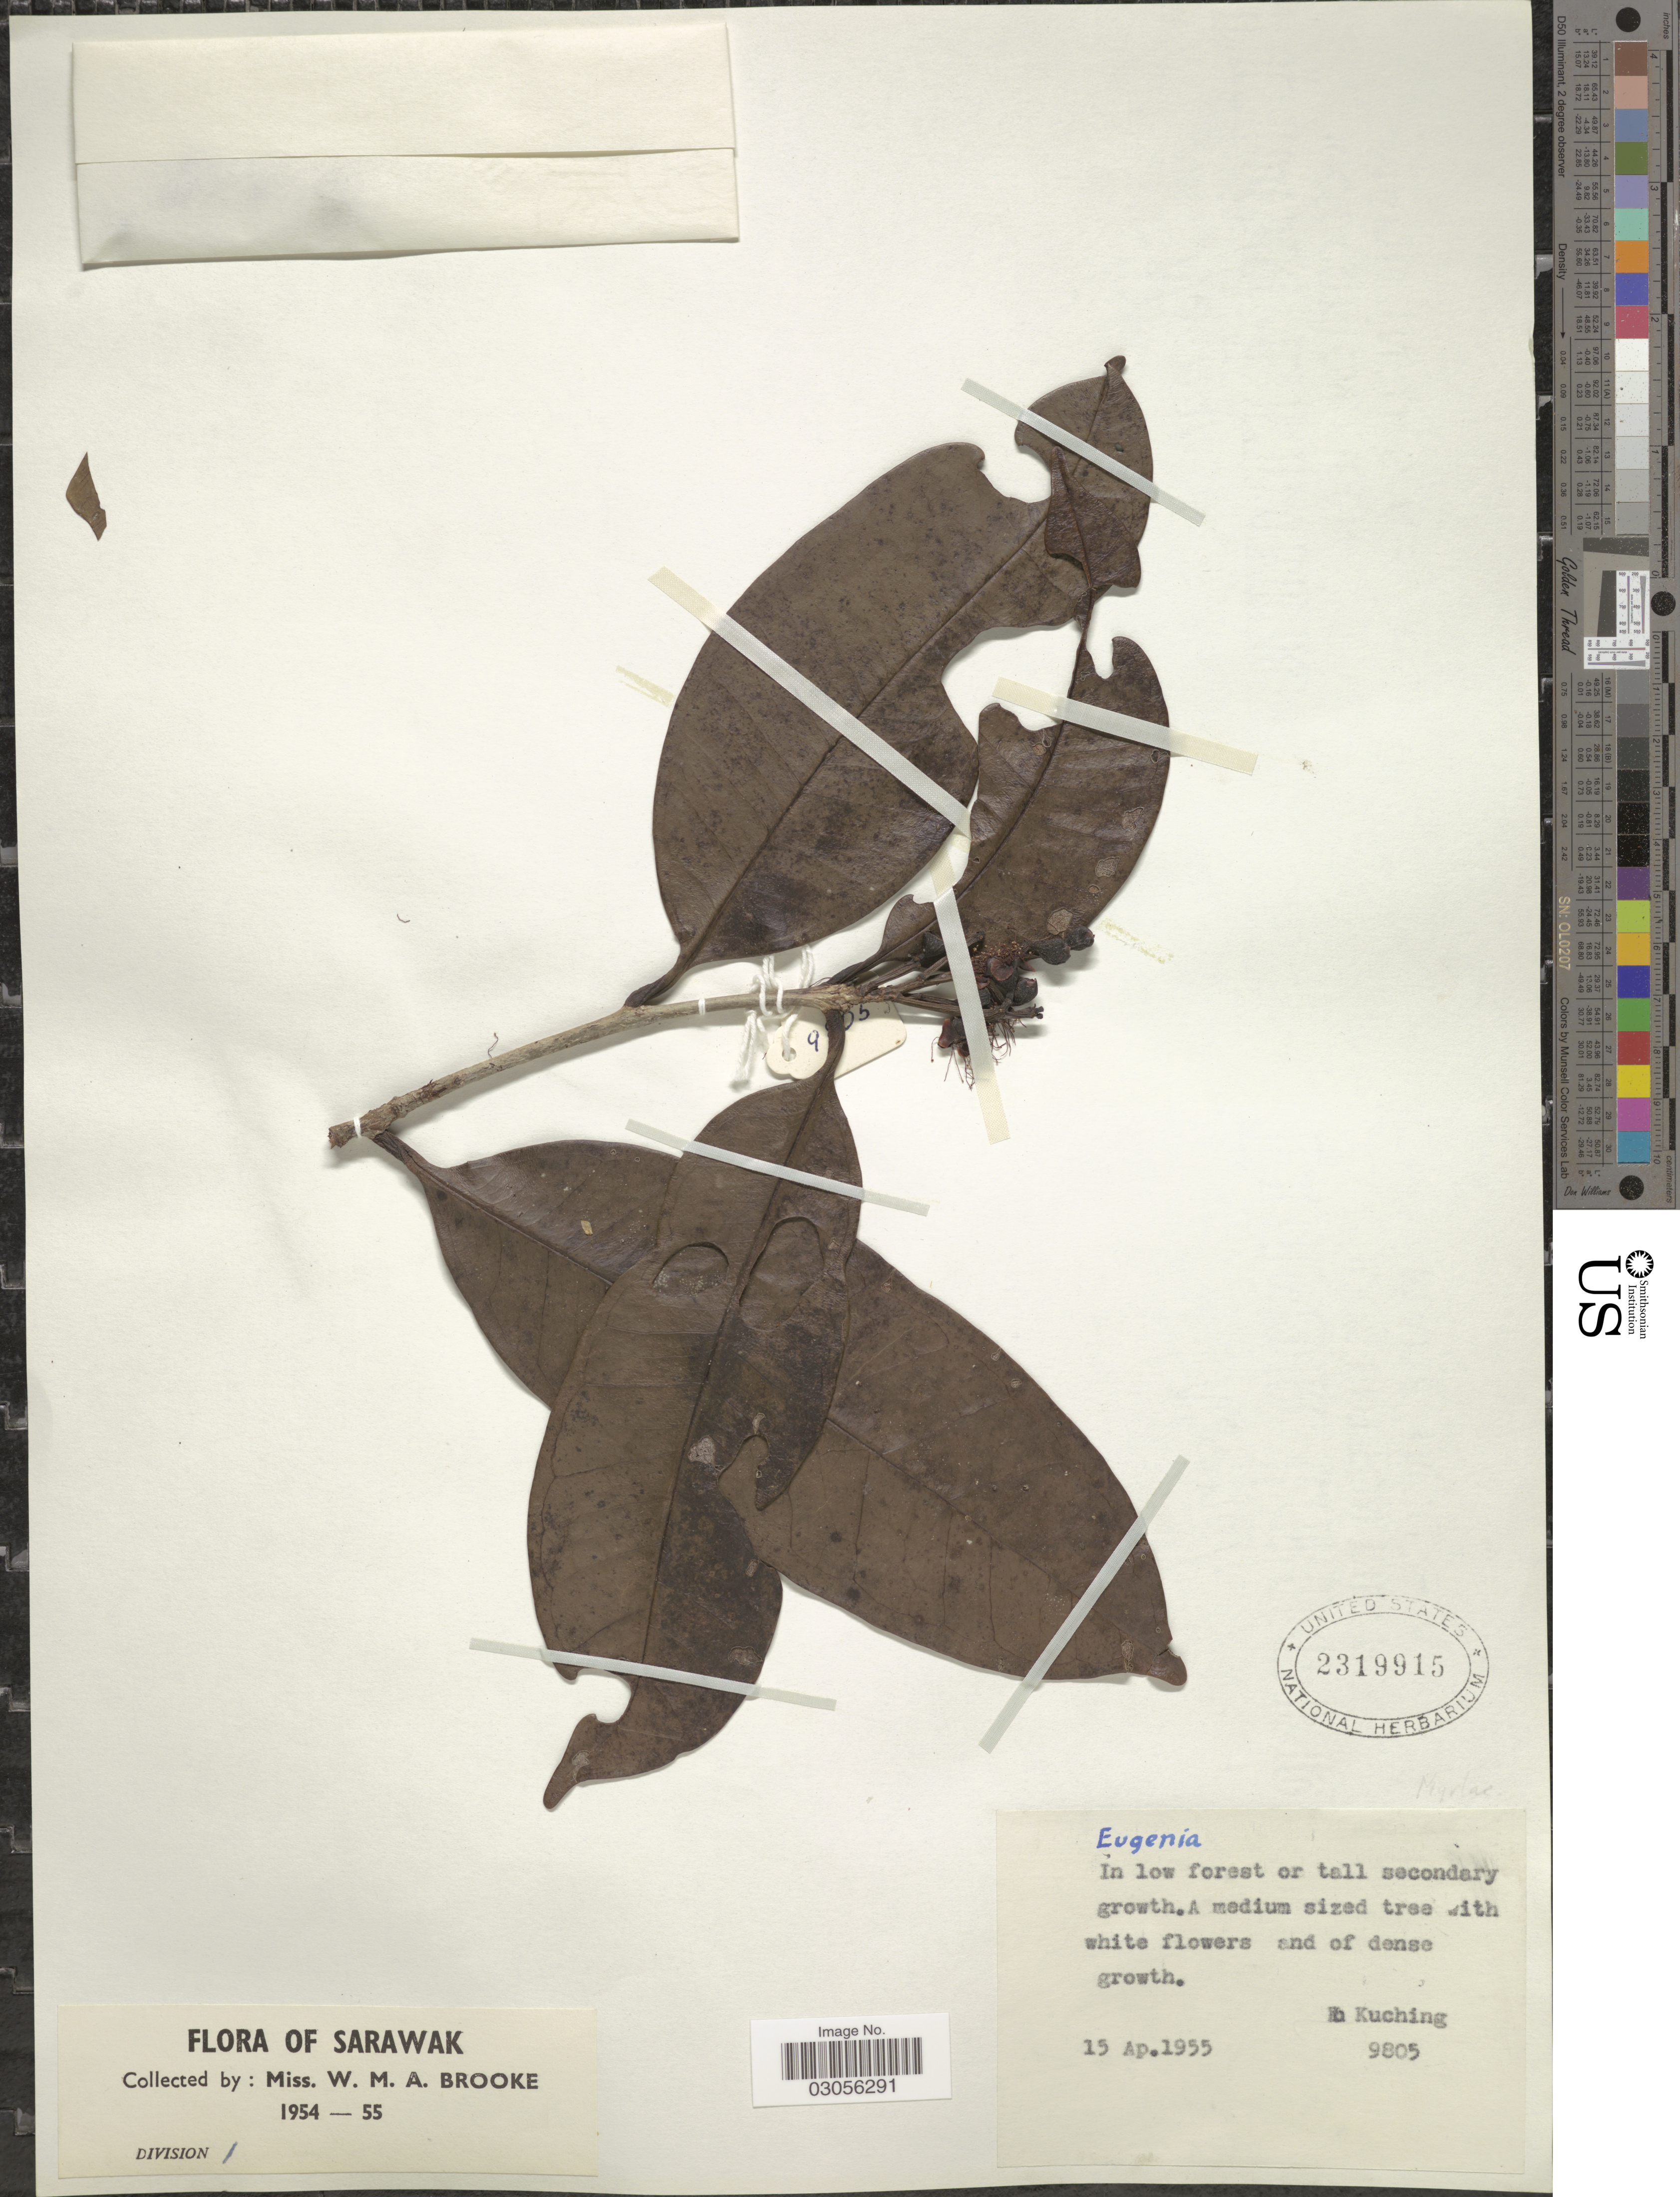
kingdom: Plantae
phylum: Tracheophyta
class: Magnoliopsida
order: Myrtales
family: Myrtaceae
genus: Syzygium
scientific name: Syzygium sp.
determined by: Strong, M. T., (US), Smithsonian Institution - National Museum of Natural History (UNITED STATES)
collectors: W. Brooke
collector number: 9805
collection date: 1955-04-15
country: Malaysia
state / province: Sarawak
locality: H Kuching.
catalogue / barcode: US 2319915